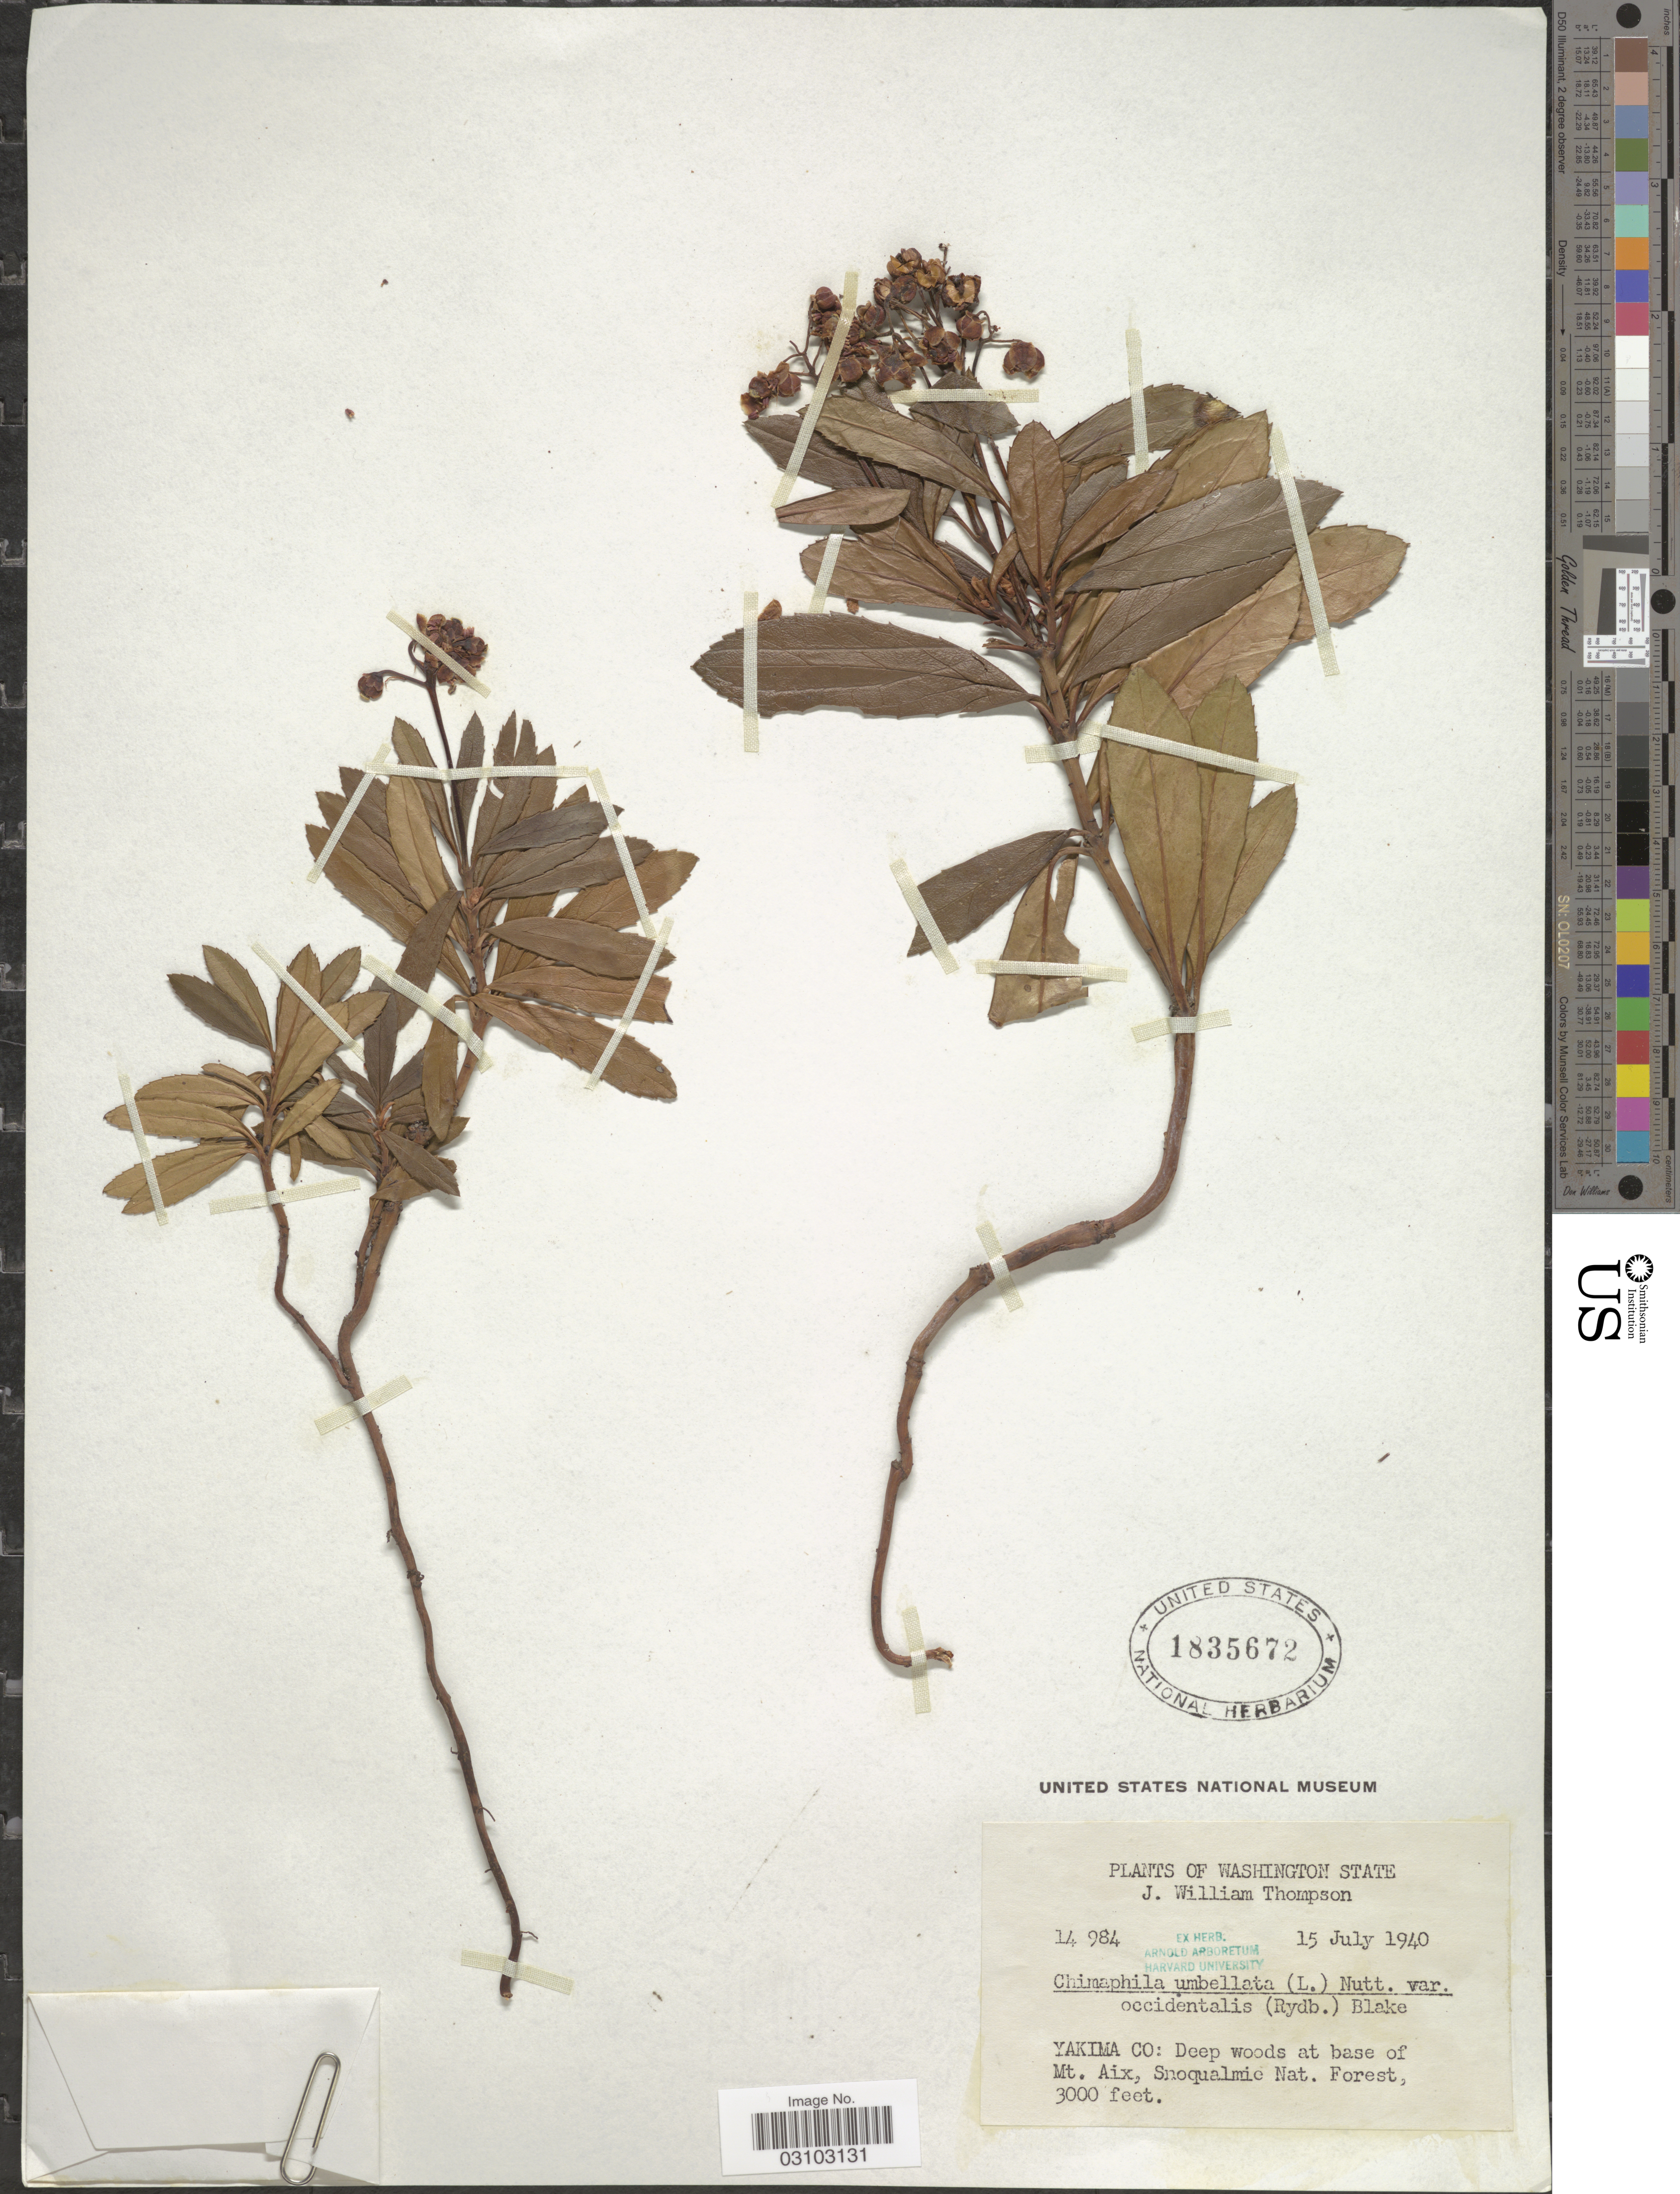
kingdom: Plantae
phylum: Tracheophyta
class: Magnoliopsida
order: Ericales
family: Ericaceae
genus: Chimaphila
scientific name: Chimaphila umbellata var. occidentalis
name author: (Rydb.) S.F. Blake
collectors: J. W. Thompson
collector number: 14984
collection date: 1940-07-15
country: United States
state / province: Washington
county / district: Yakima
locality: Yakima Co: Deep woods at base of Mt. Aix, Snoqualmie Nat. Forest.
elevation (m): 914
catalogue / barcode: US 1835672